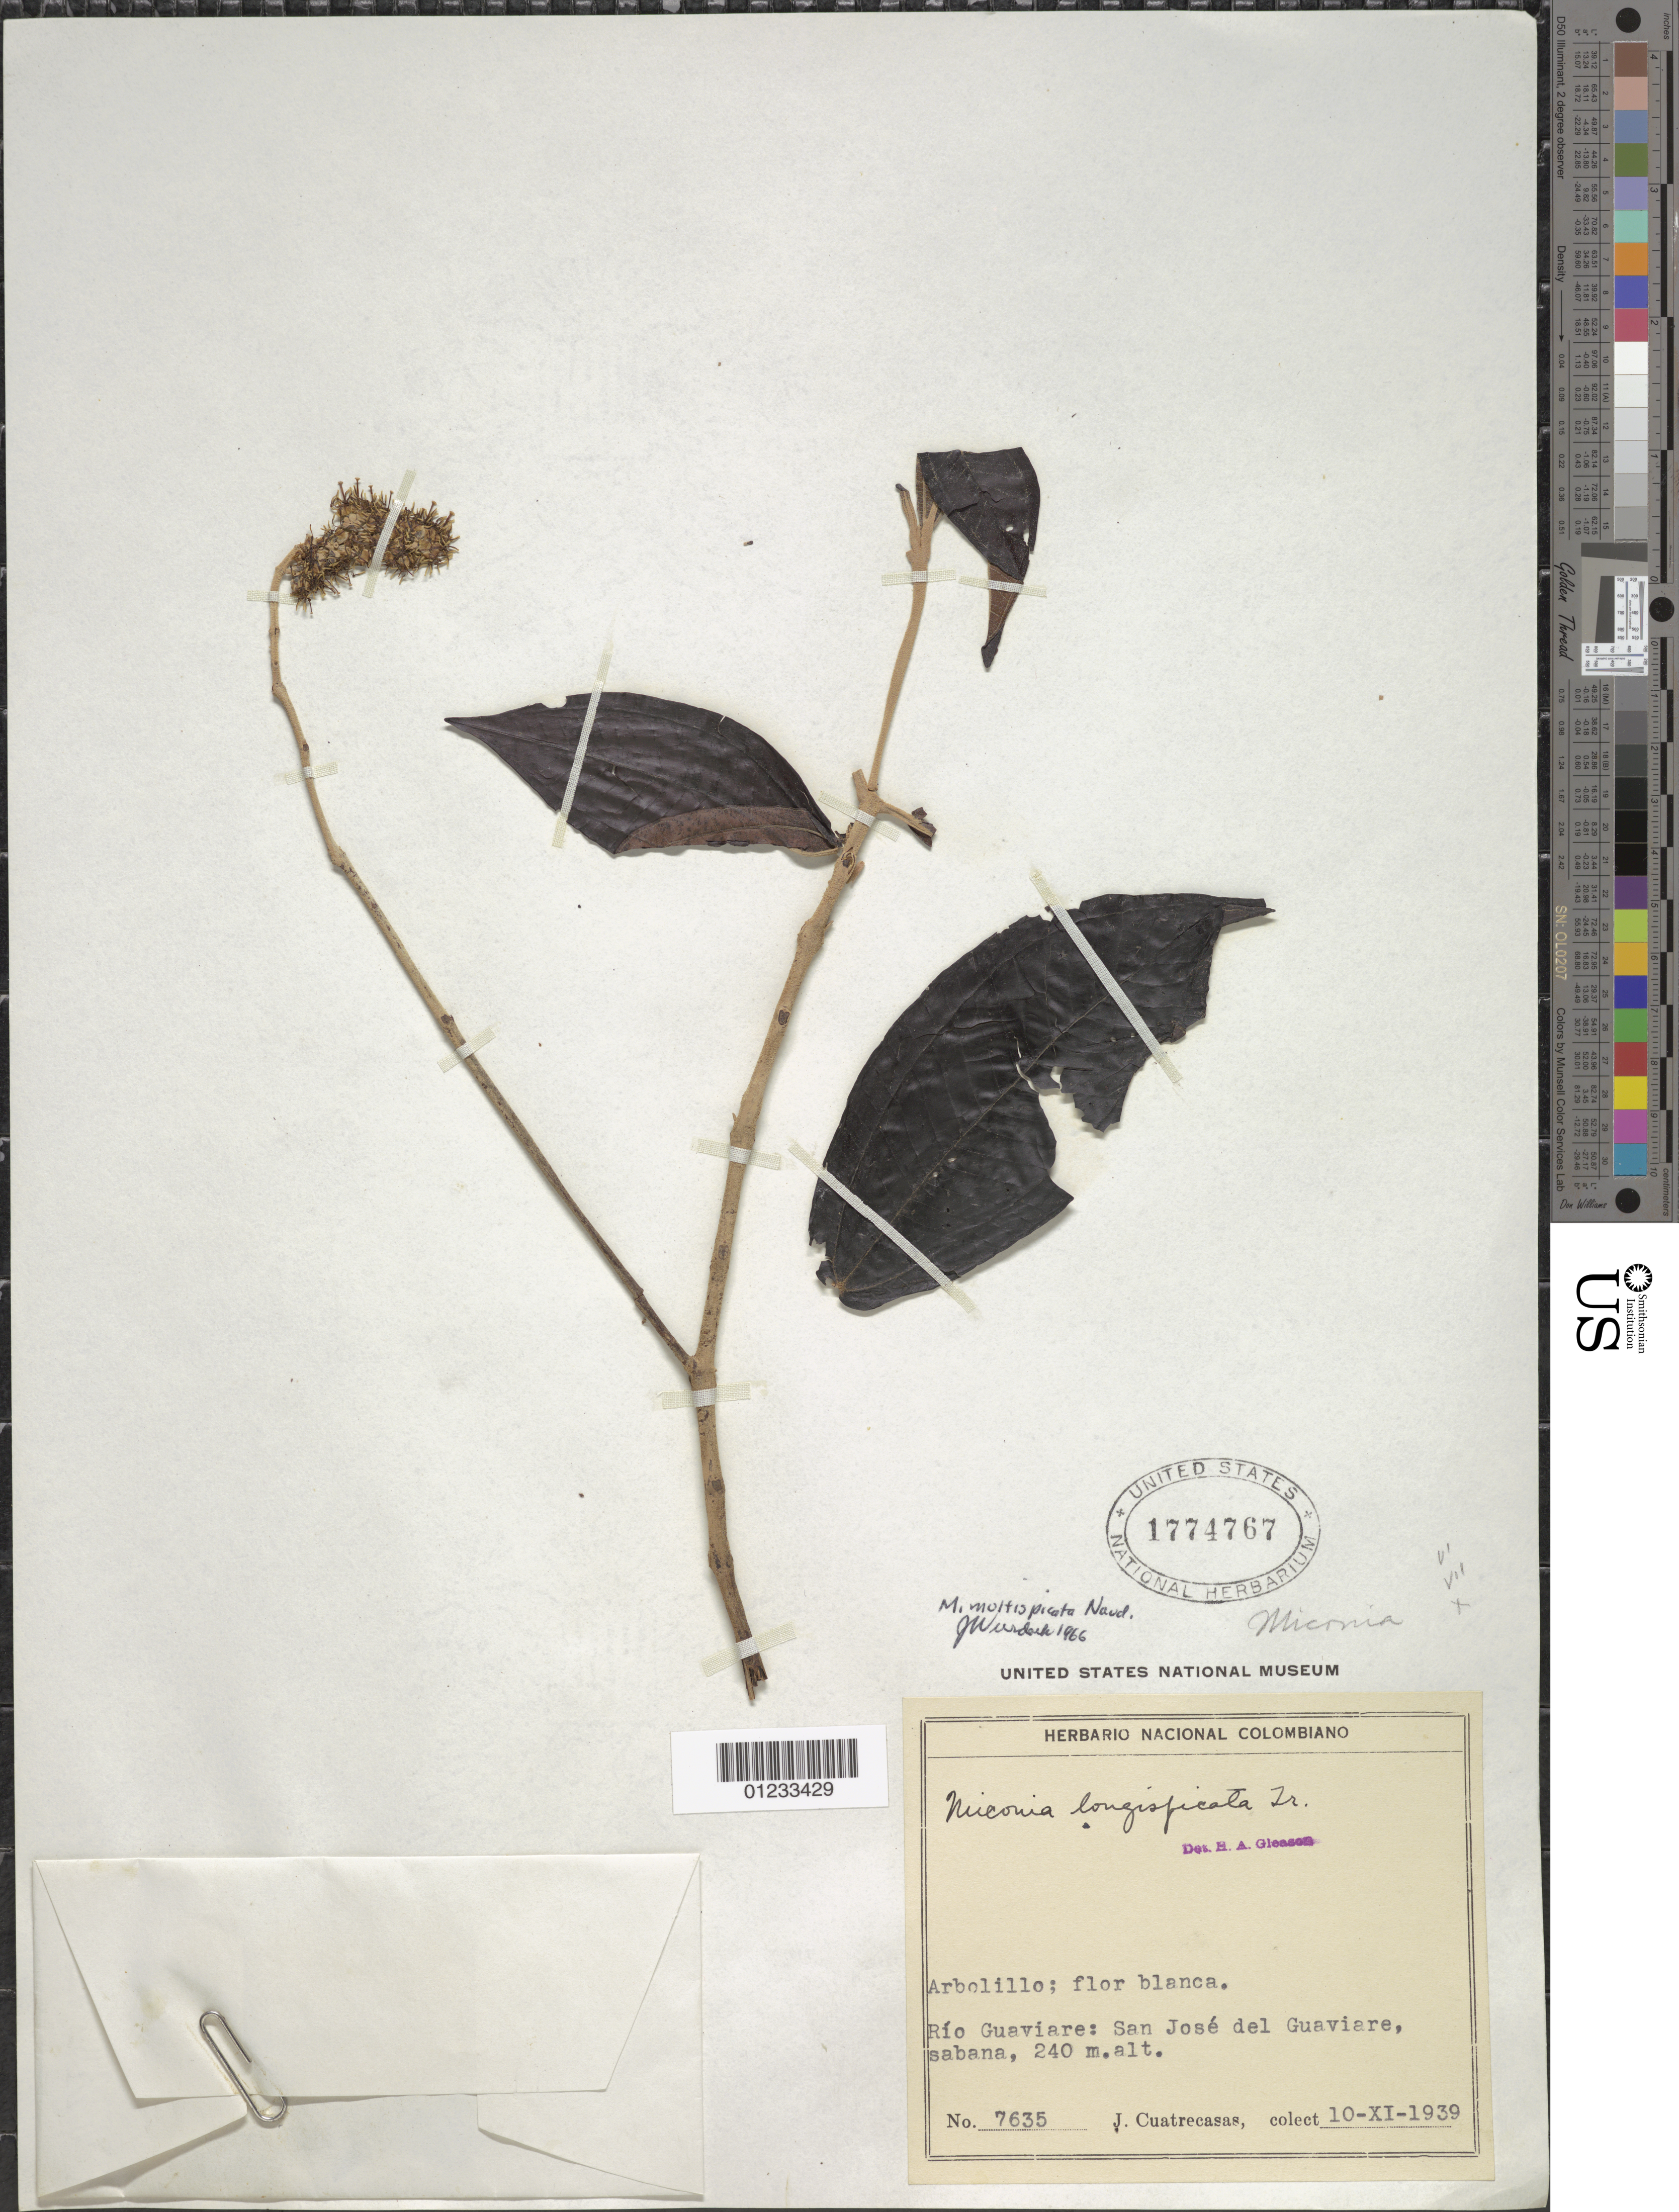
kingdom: Plantae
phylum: Tracheophyta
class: Magnoliopsida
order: Myrtales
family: Melastomataceae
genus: Miconia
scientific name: Miconia multispicata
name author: Naudin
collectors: J. Cuatrecasas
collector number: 7635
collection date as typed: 10 Nov 1939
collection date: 1939-11-10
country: Colombia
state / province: Guaviare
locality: Rio Guaviare; San Jose del Guaviare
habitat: sabana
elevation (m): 240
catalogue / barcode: US 1774767